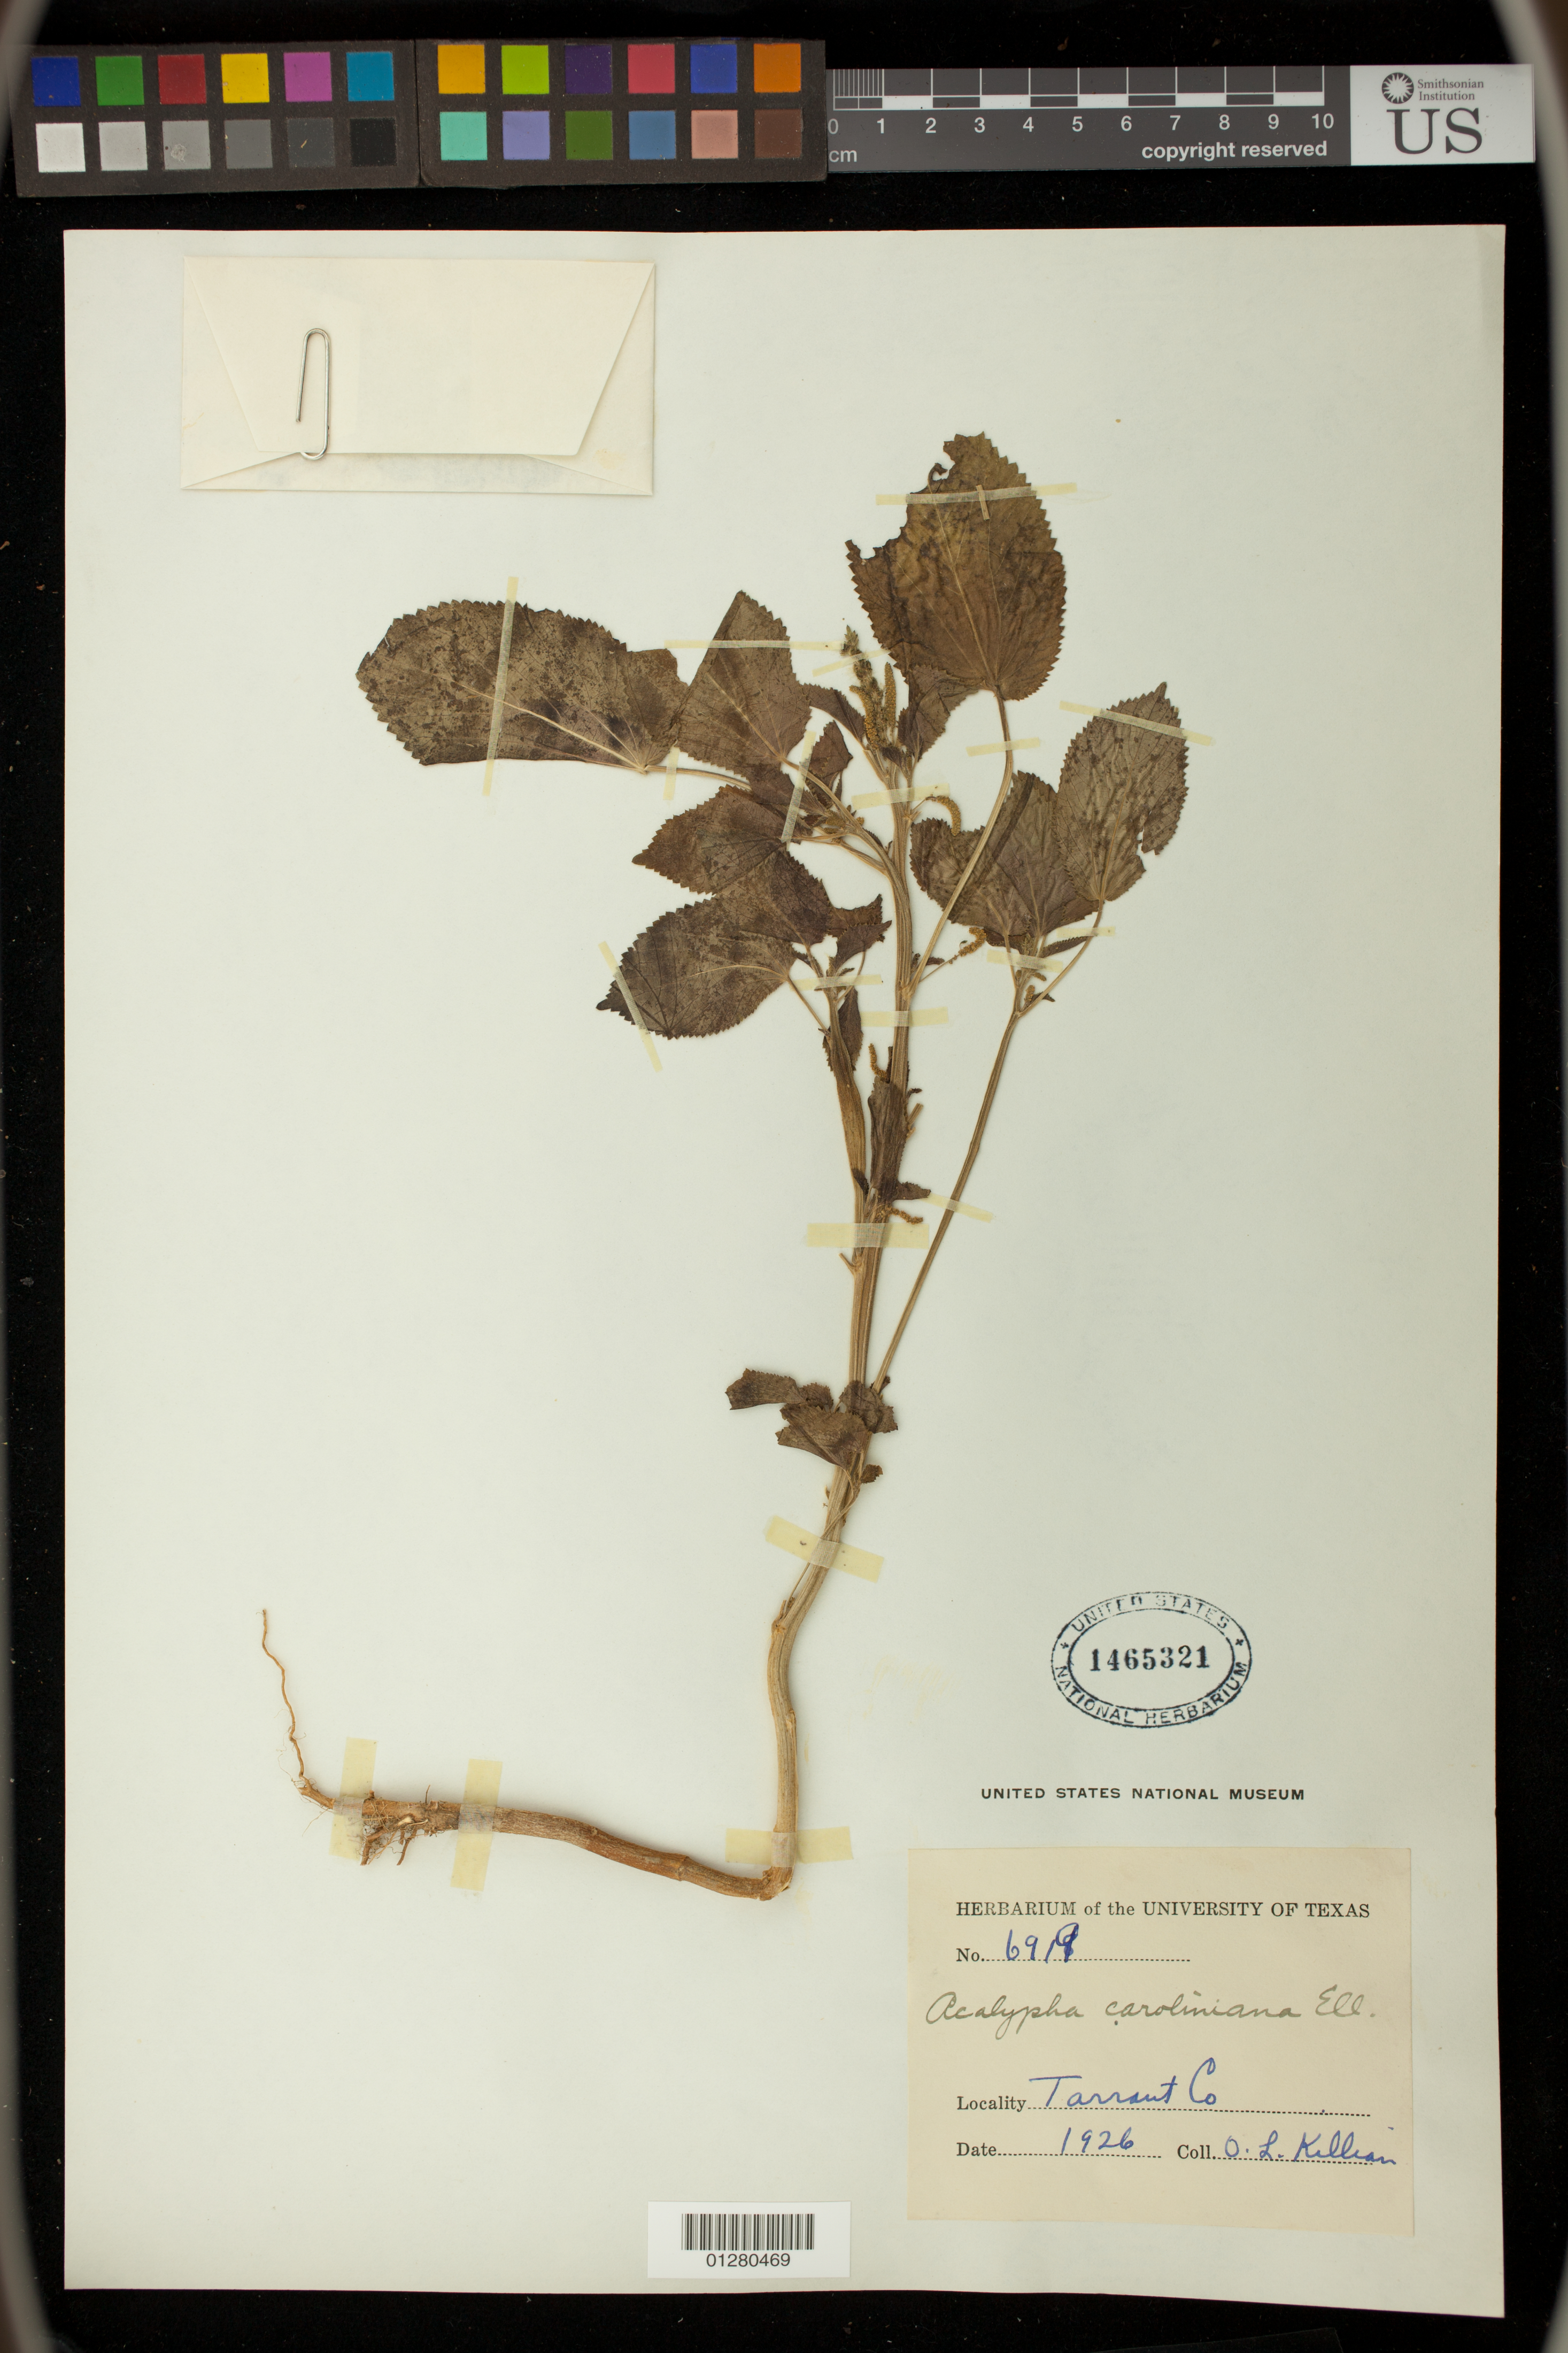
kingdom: Plantae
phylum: Tracheophyta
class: Magnoliopsida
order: Malpighiales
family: Euphorbiaceae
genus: Acalypha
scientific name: Acalypha ostryifolia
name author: Ridd.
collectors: O. Killian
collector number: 6919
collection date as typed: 1926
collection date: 1926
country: United States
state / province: Texas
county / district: Tarrant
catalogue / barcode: US 1465321